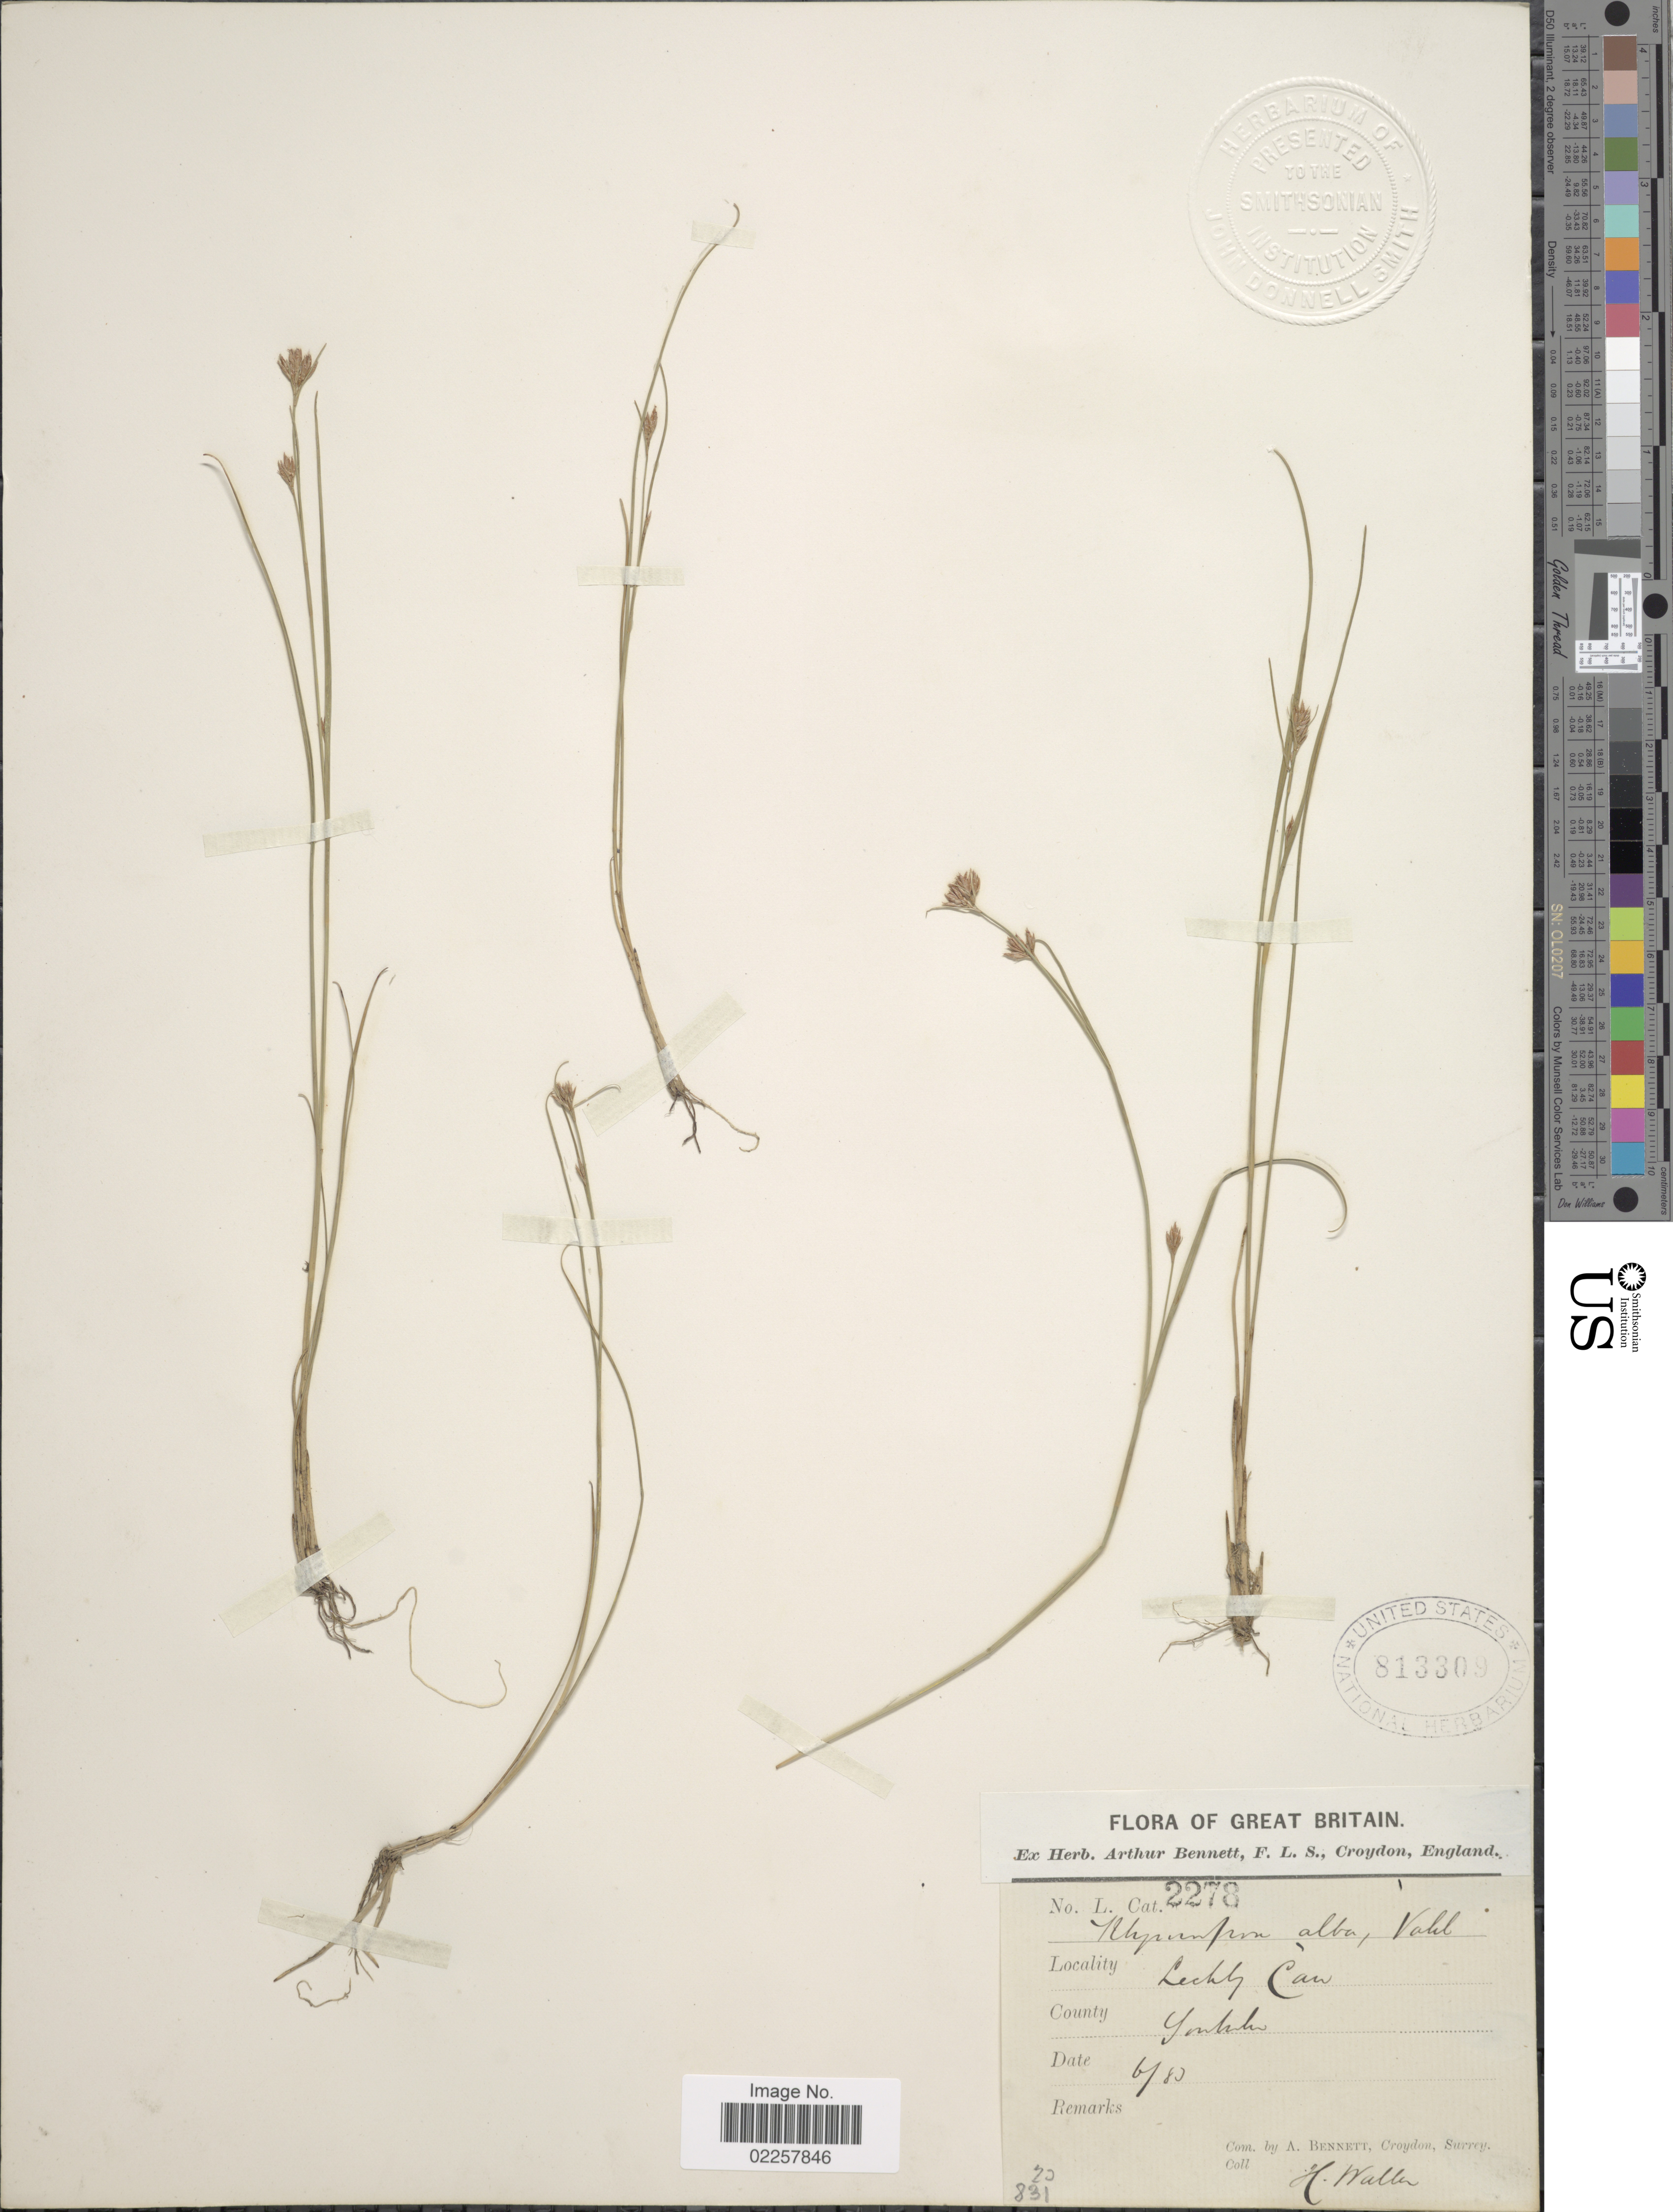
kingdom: Plantae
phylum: Tracheophyta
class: Liliopsida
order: Poales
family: Cyperaceae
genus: Rhynchospora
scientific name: Rhynchospora alba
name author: (L.) Vahl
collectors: H. Waller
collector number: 2278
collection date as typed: Transcribed d/m/y: /6/83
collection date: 1883-06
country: United Kingdom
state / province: England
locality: Great Britain, Lechly Can [interpreted], County Yorkshire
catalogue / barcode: US 813309